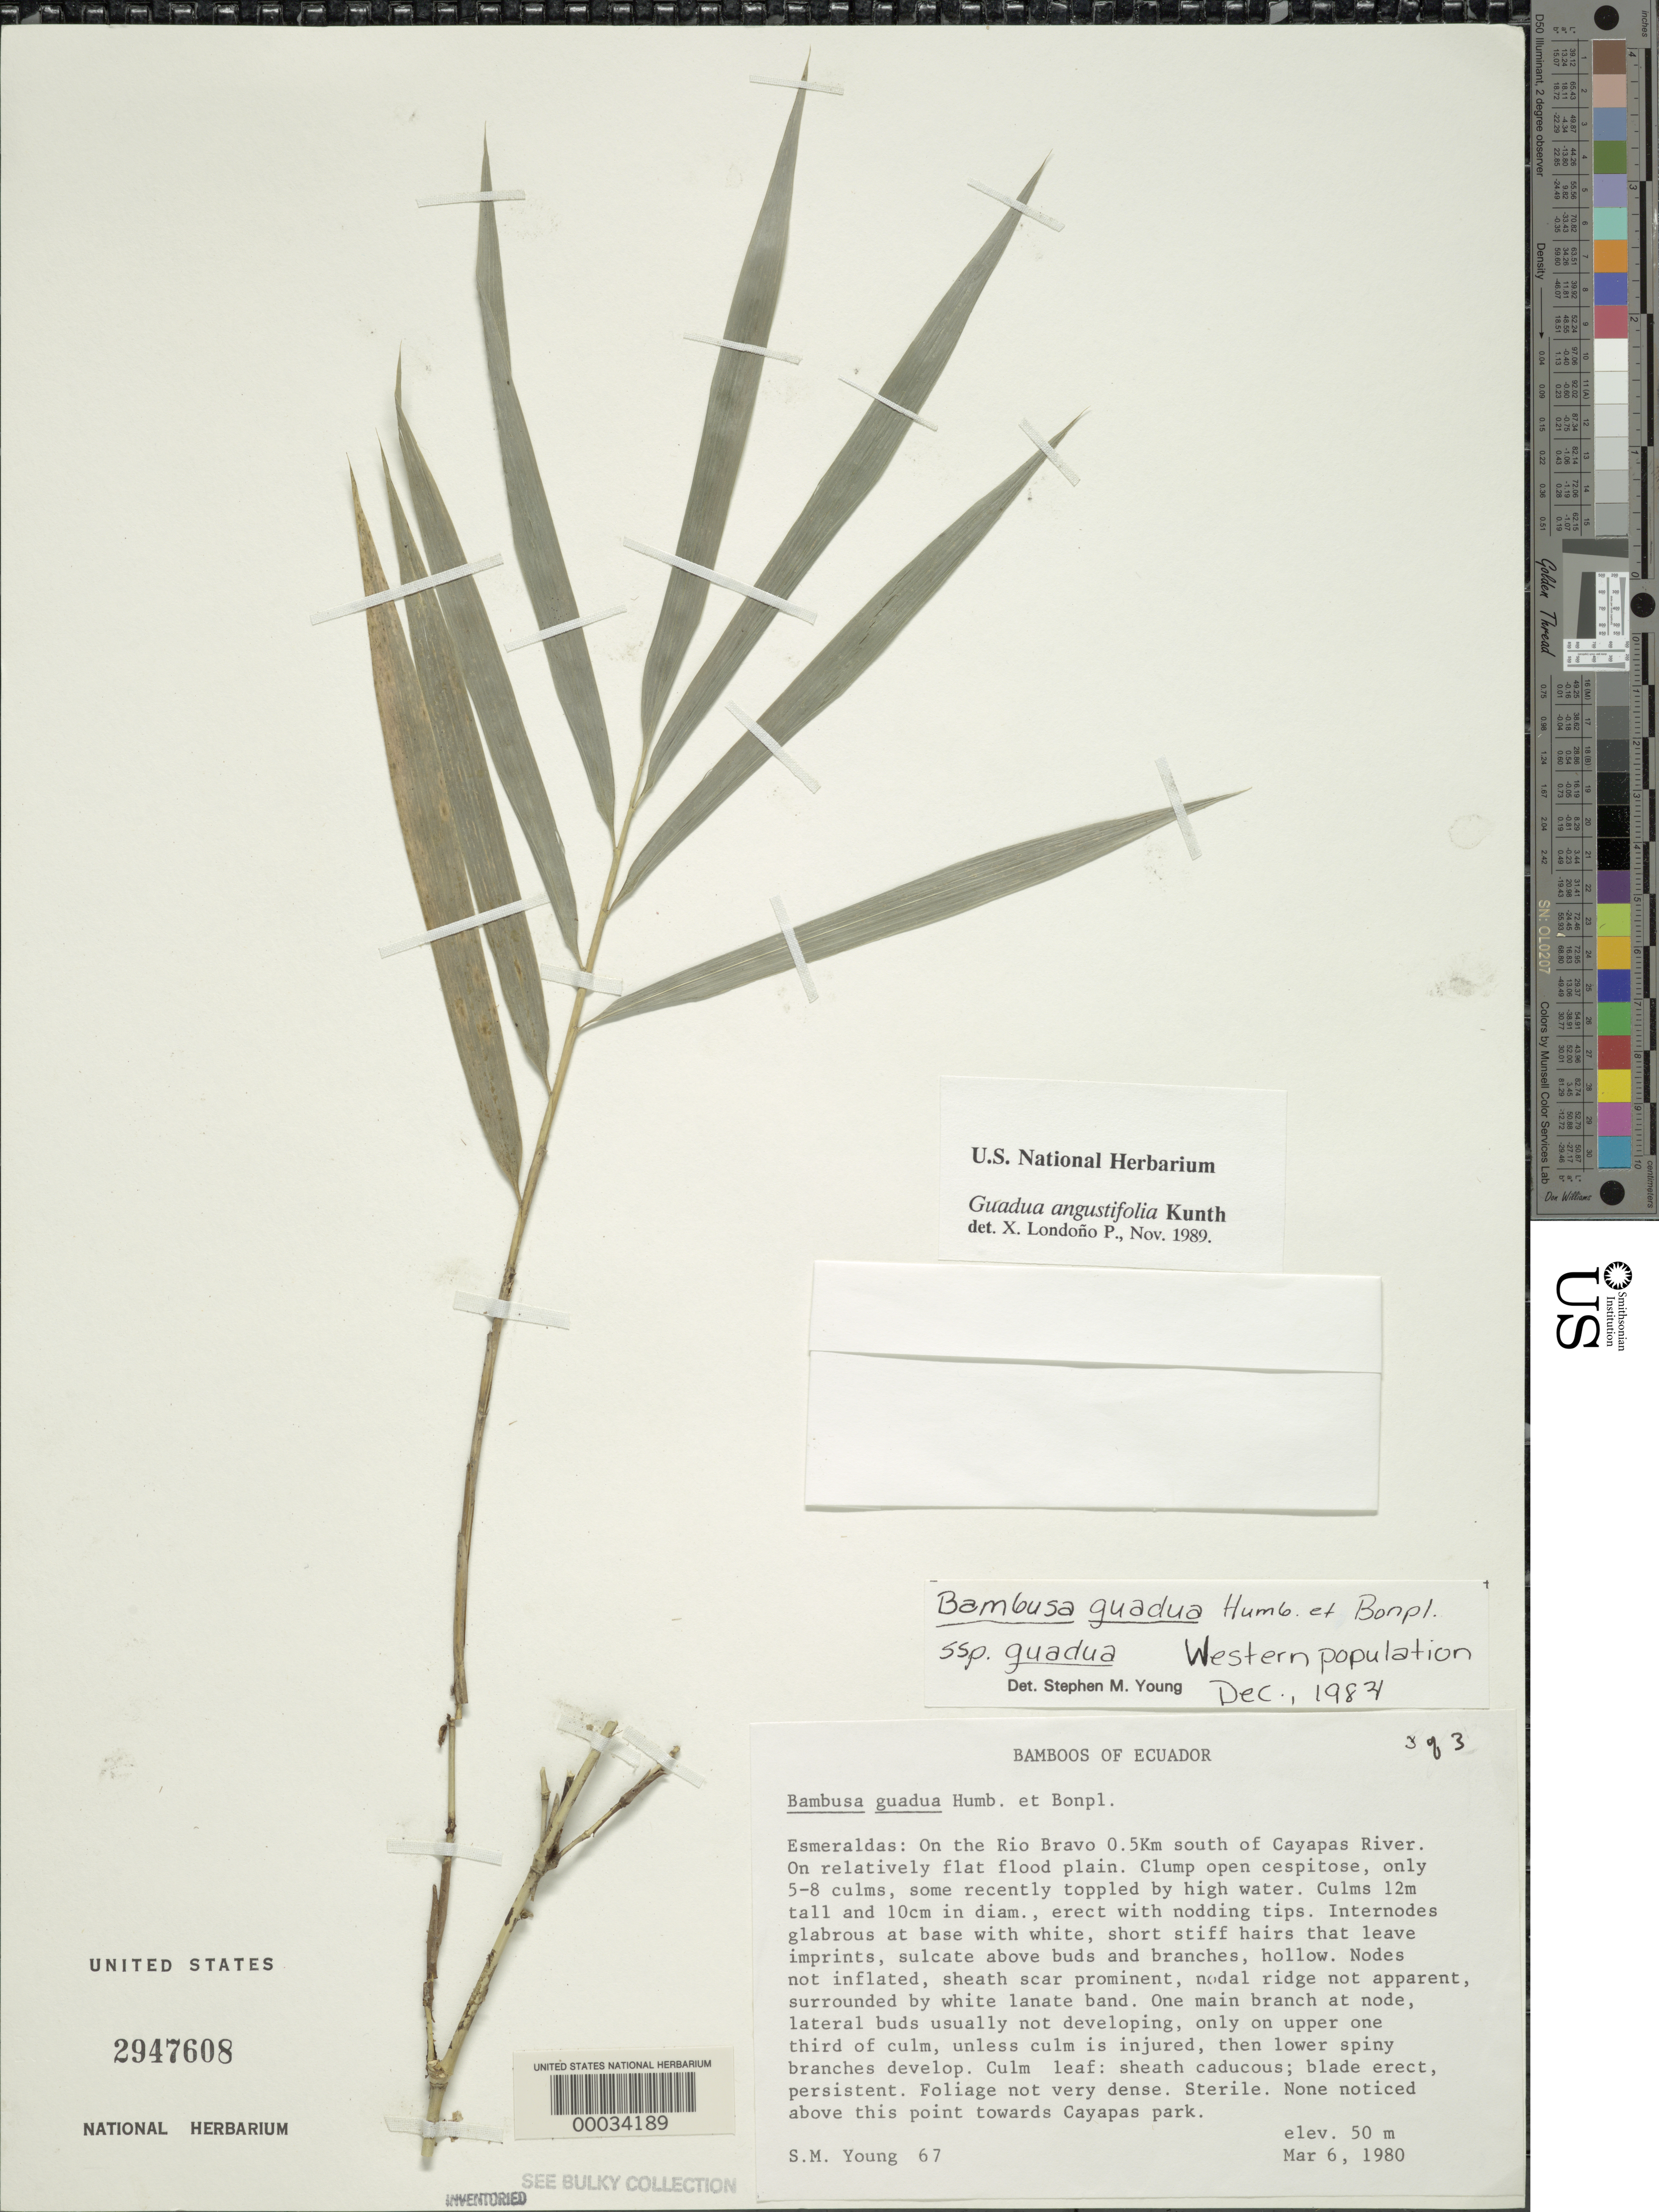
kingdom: Plantae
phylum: Tracheophyta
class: Liliopsida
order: Poales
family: Poaceae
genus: Guadua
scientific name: Guadua angustifolia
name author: Kunth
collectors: S. Young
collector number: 67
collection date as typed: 06 Mar 1980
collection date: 1980-03-06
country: Ecuador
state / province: Esmeraldas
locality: Rio Bravo, Cayapas River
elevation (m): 50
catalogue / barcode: US 2947608